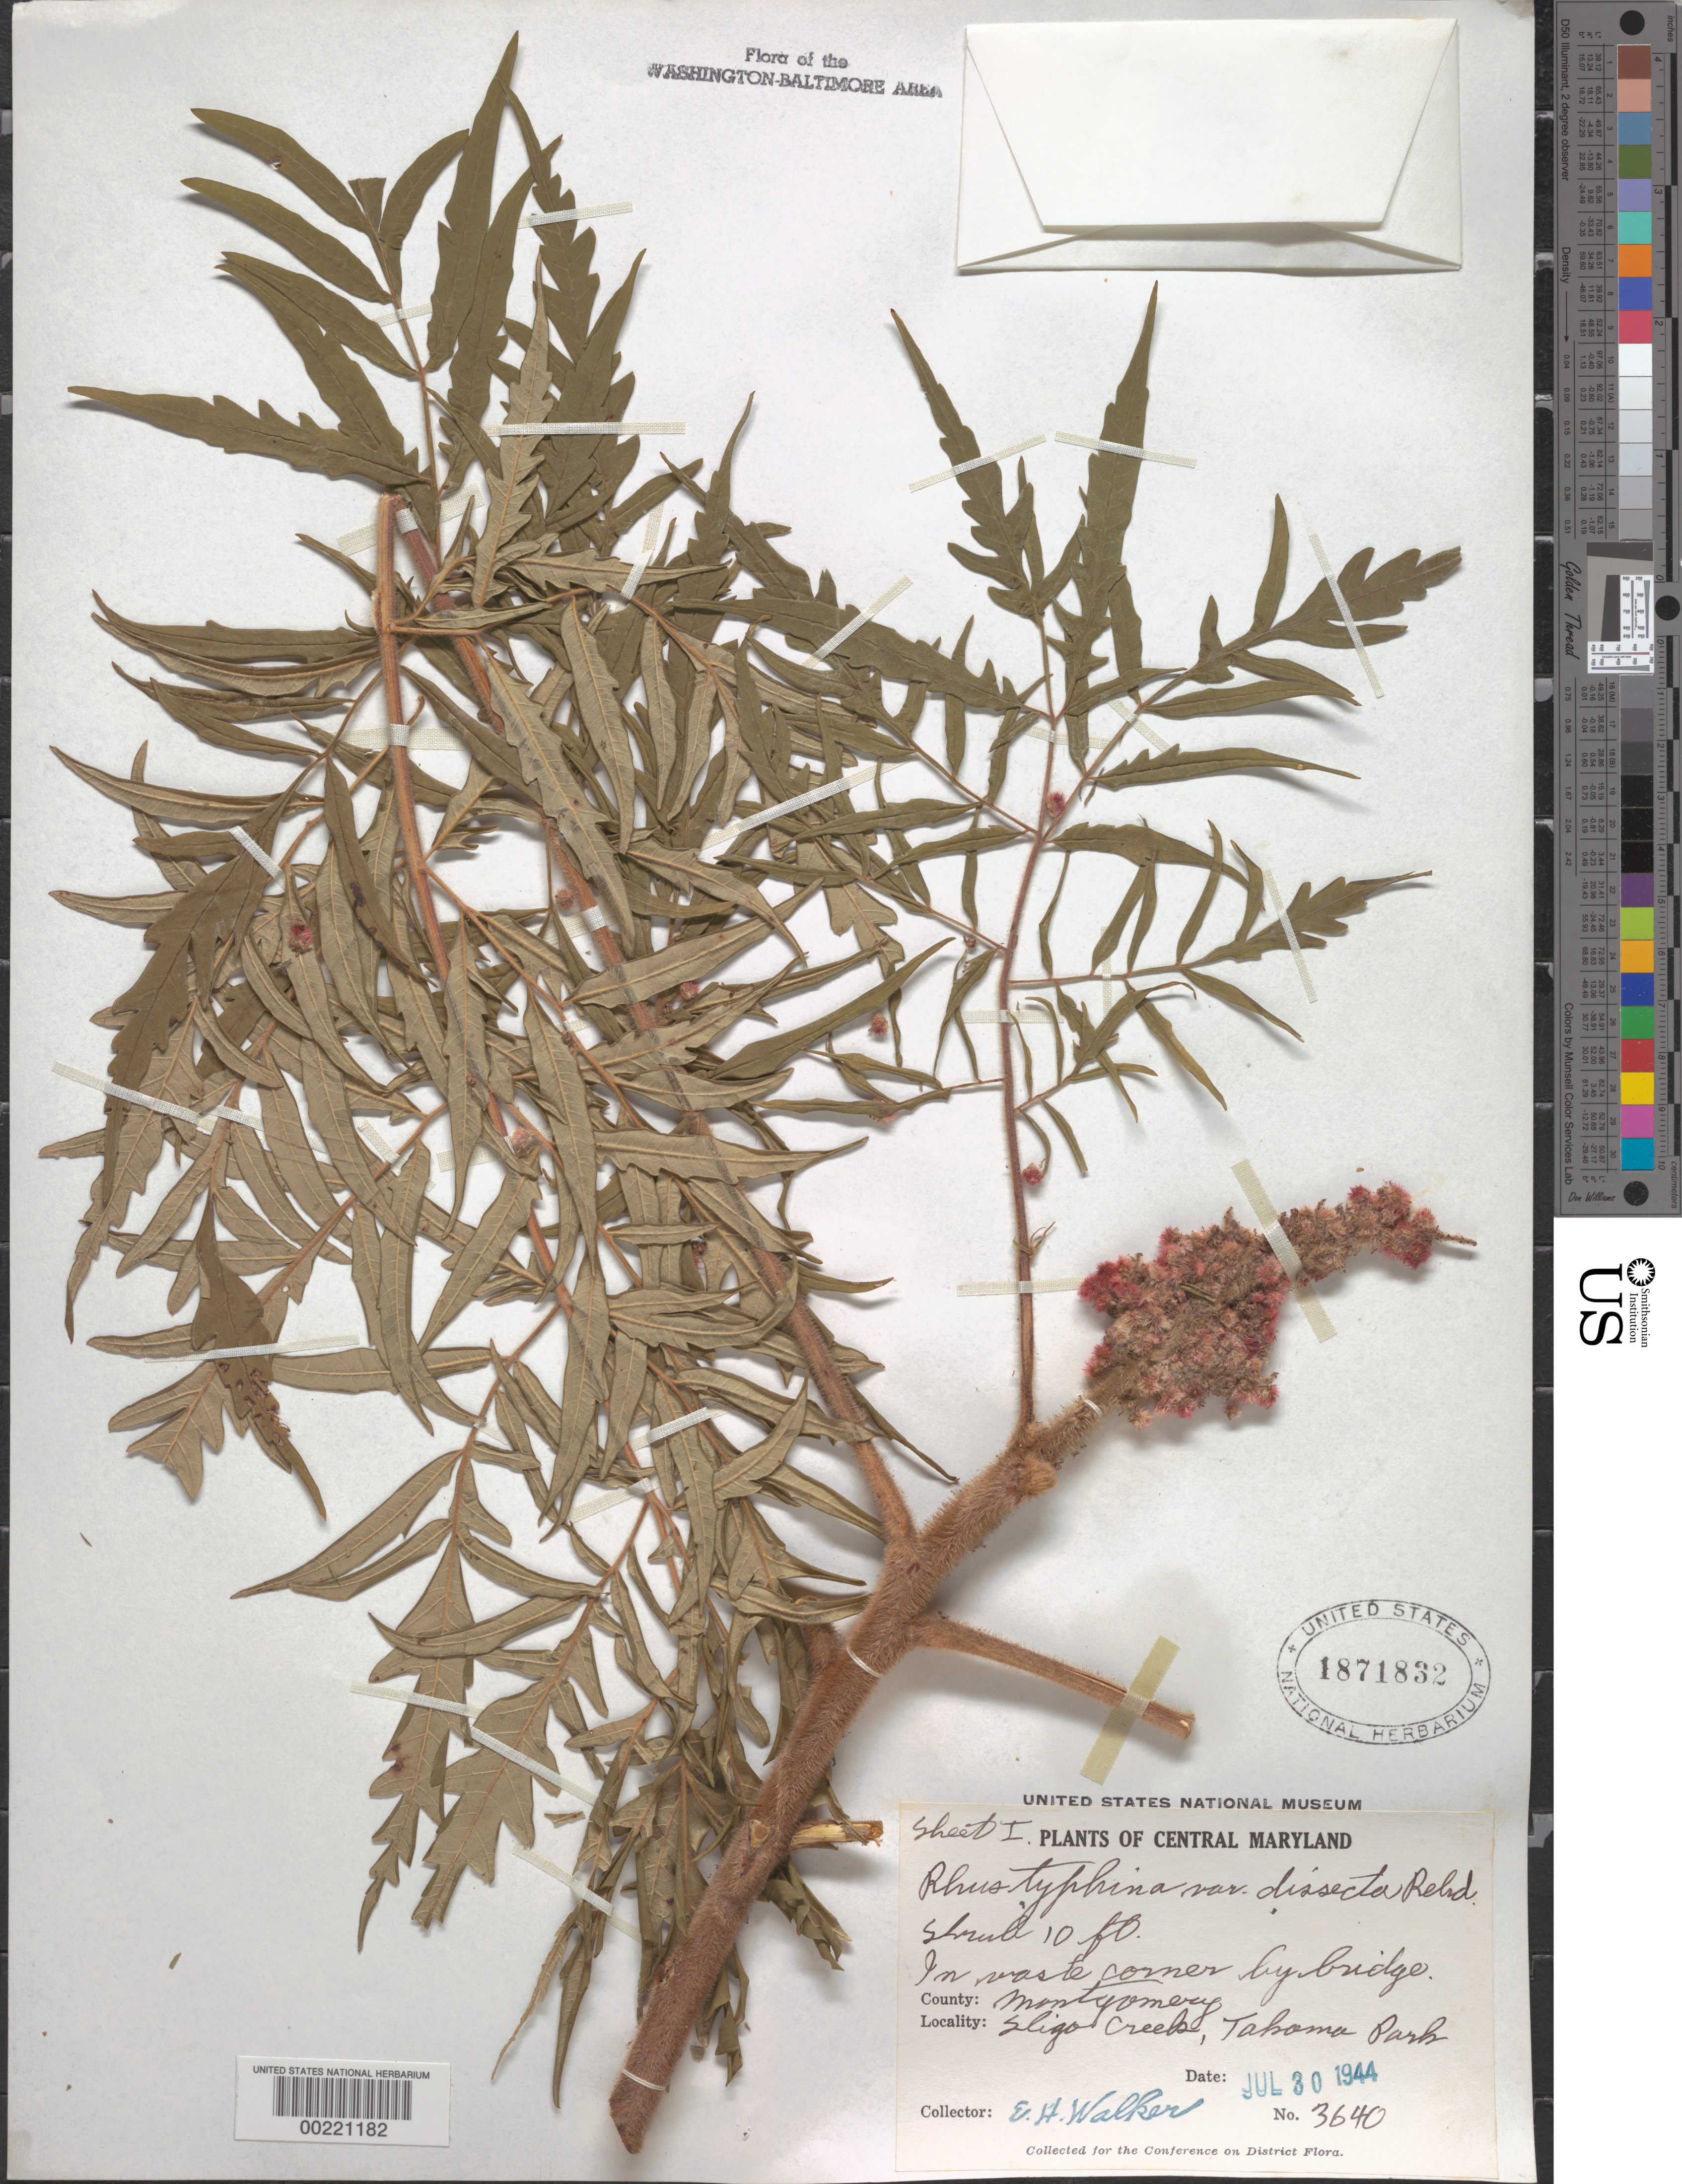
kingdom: Plantae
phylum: Tracheophyta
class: Magnoliopsida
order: Sapindales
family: Anacardiaceae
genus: Rhus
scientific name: Rhus typhina f. dissecta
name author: Rehder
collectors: E. H. Walker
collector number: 3640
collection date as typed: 30 Jul 1944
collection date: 1944-07-30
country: United States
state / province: Maryland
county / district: Montgomery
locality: Sligo Creek, Takoma Park, in waste corner by bridge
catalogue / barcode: US 1871832